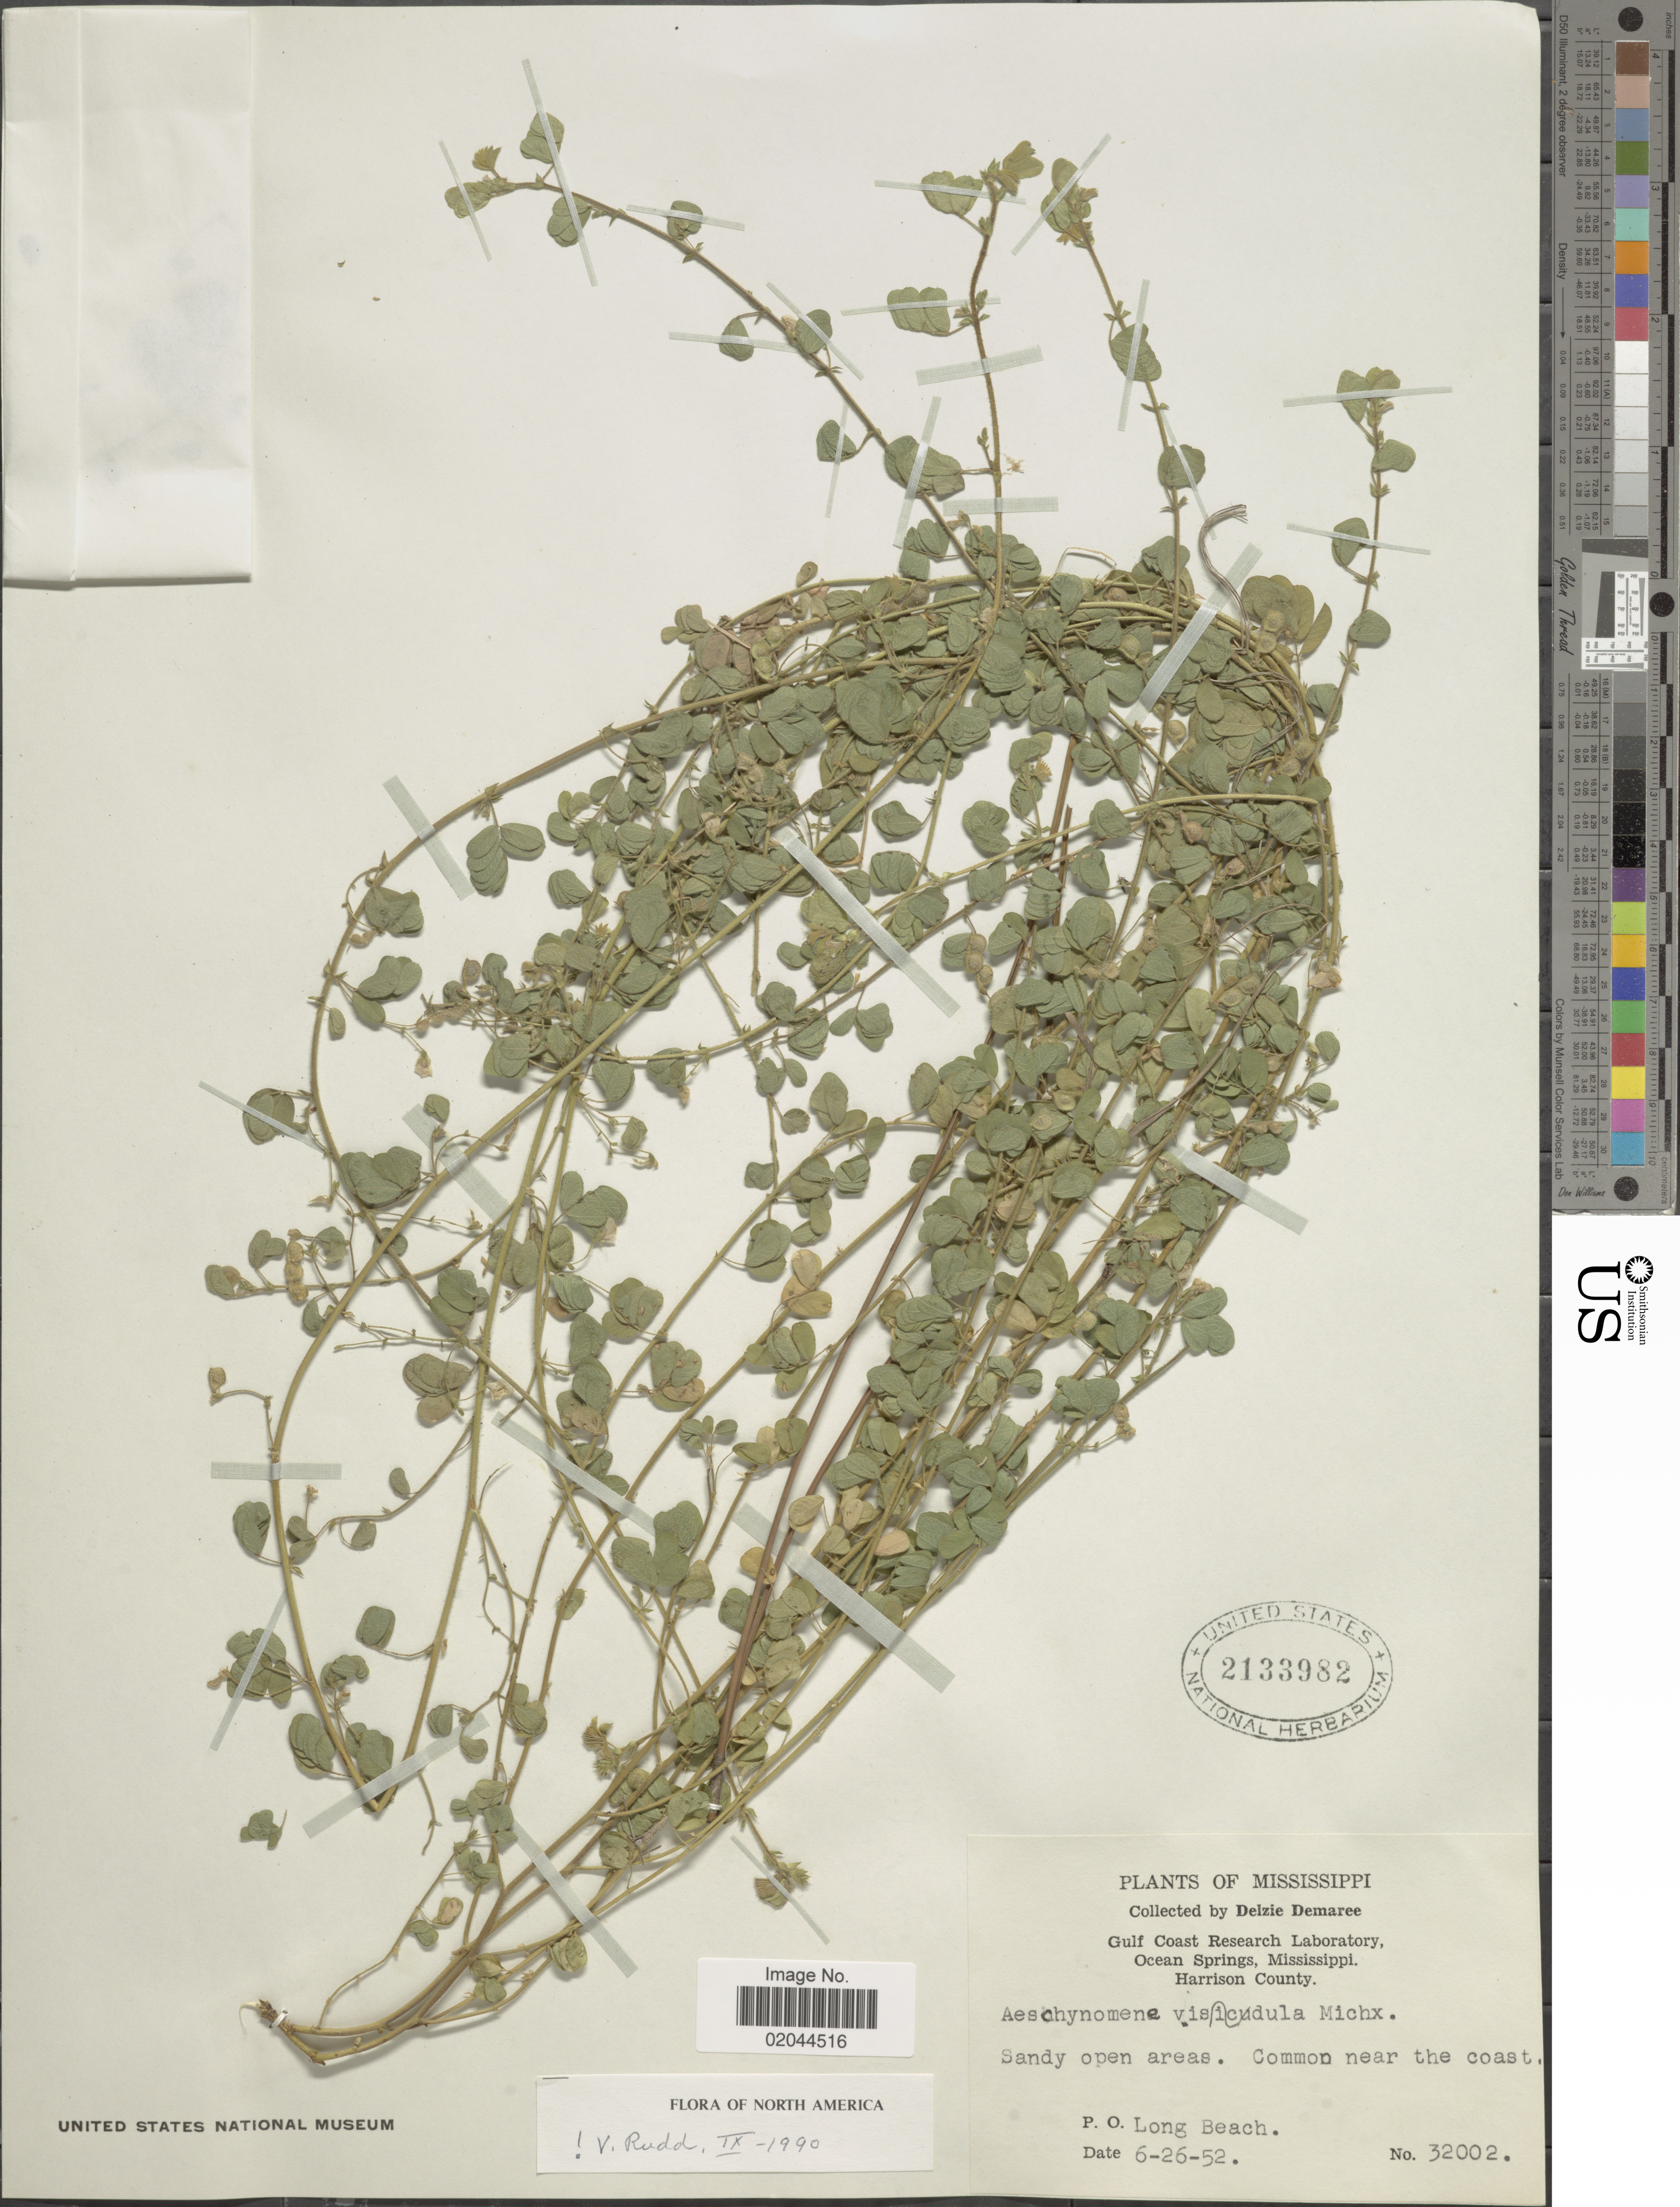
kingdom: Plantae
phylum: Tracheophyta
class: Magnoliopsida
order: Fabales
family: Fabaceae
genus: Aeschynomene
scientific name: Aeschynomene viscidula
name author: Michx.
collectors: D. Demaree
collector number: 32002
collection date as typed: Transcribed d/m/y: 26/6/52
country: United States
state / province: Mississippi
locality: Gulf Coast Research Laboratory, Ocean Springs, Harrison County, P.O. Long Beach, common near the coast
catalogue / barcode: US 2133982